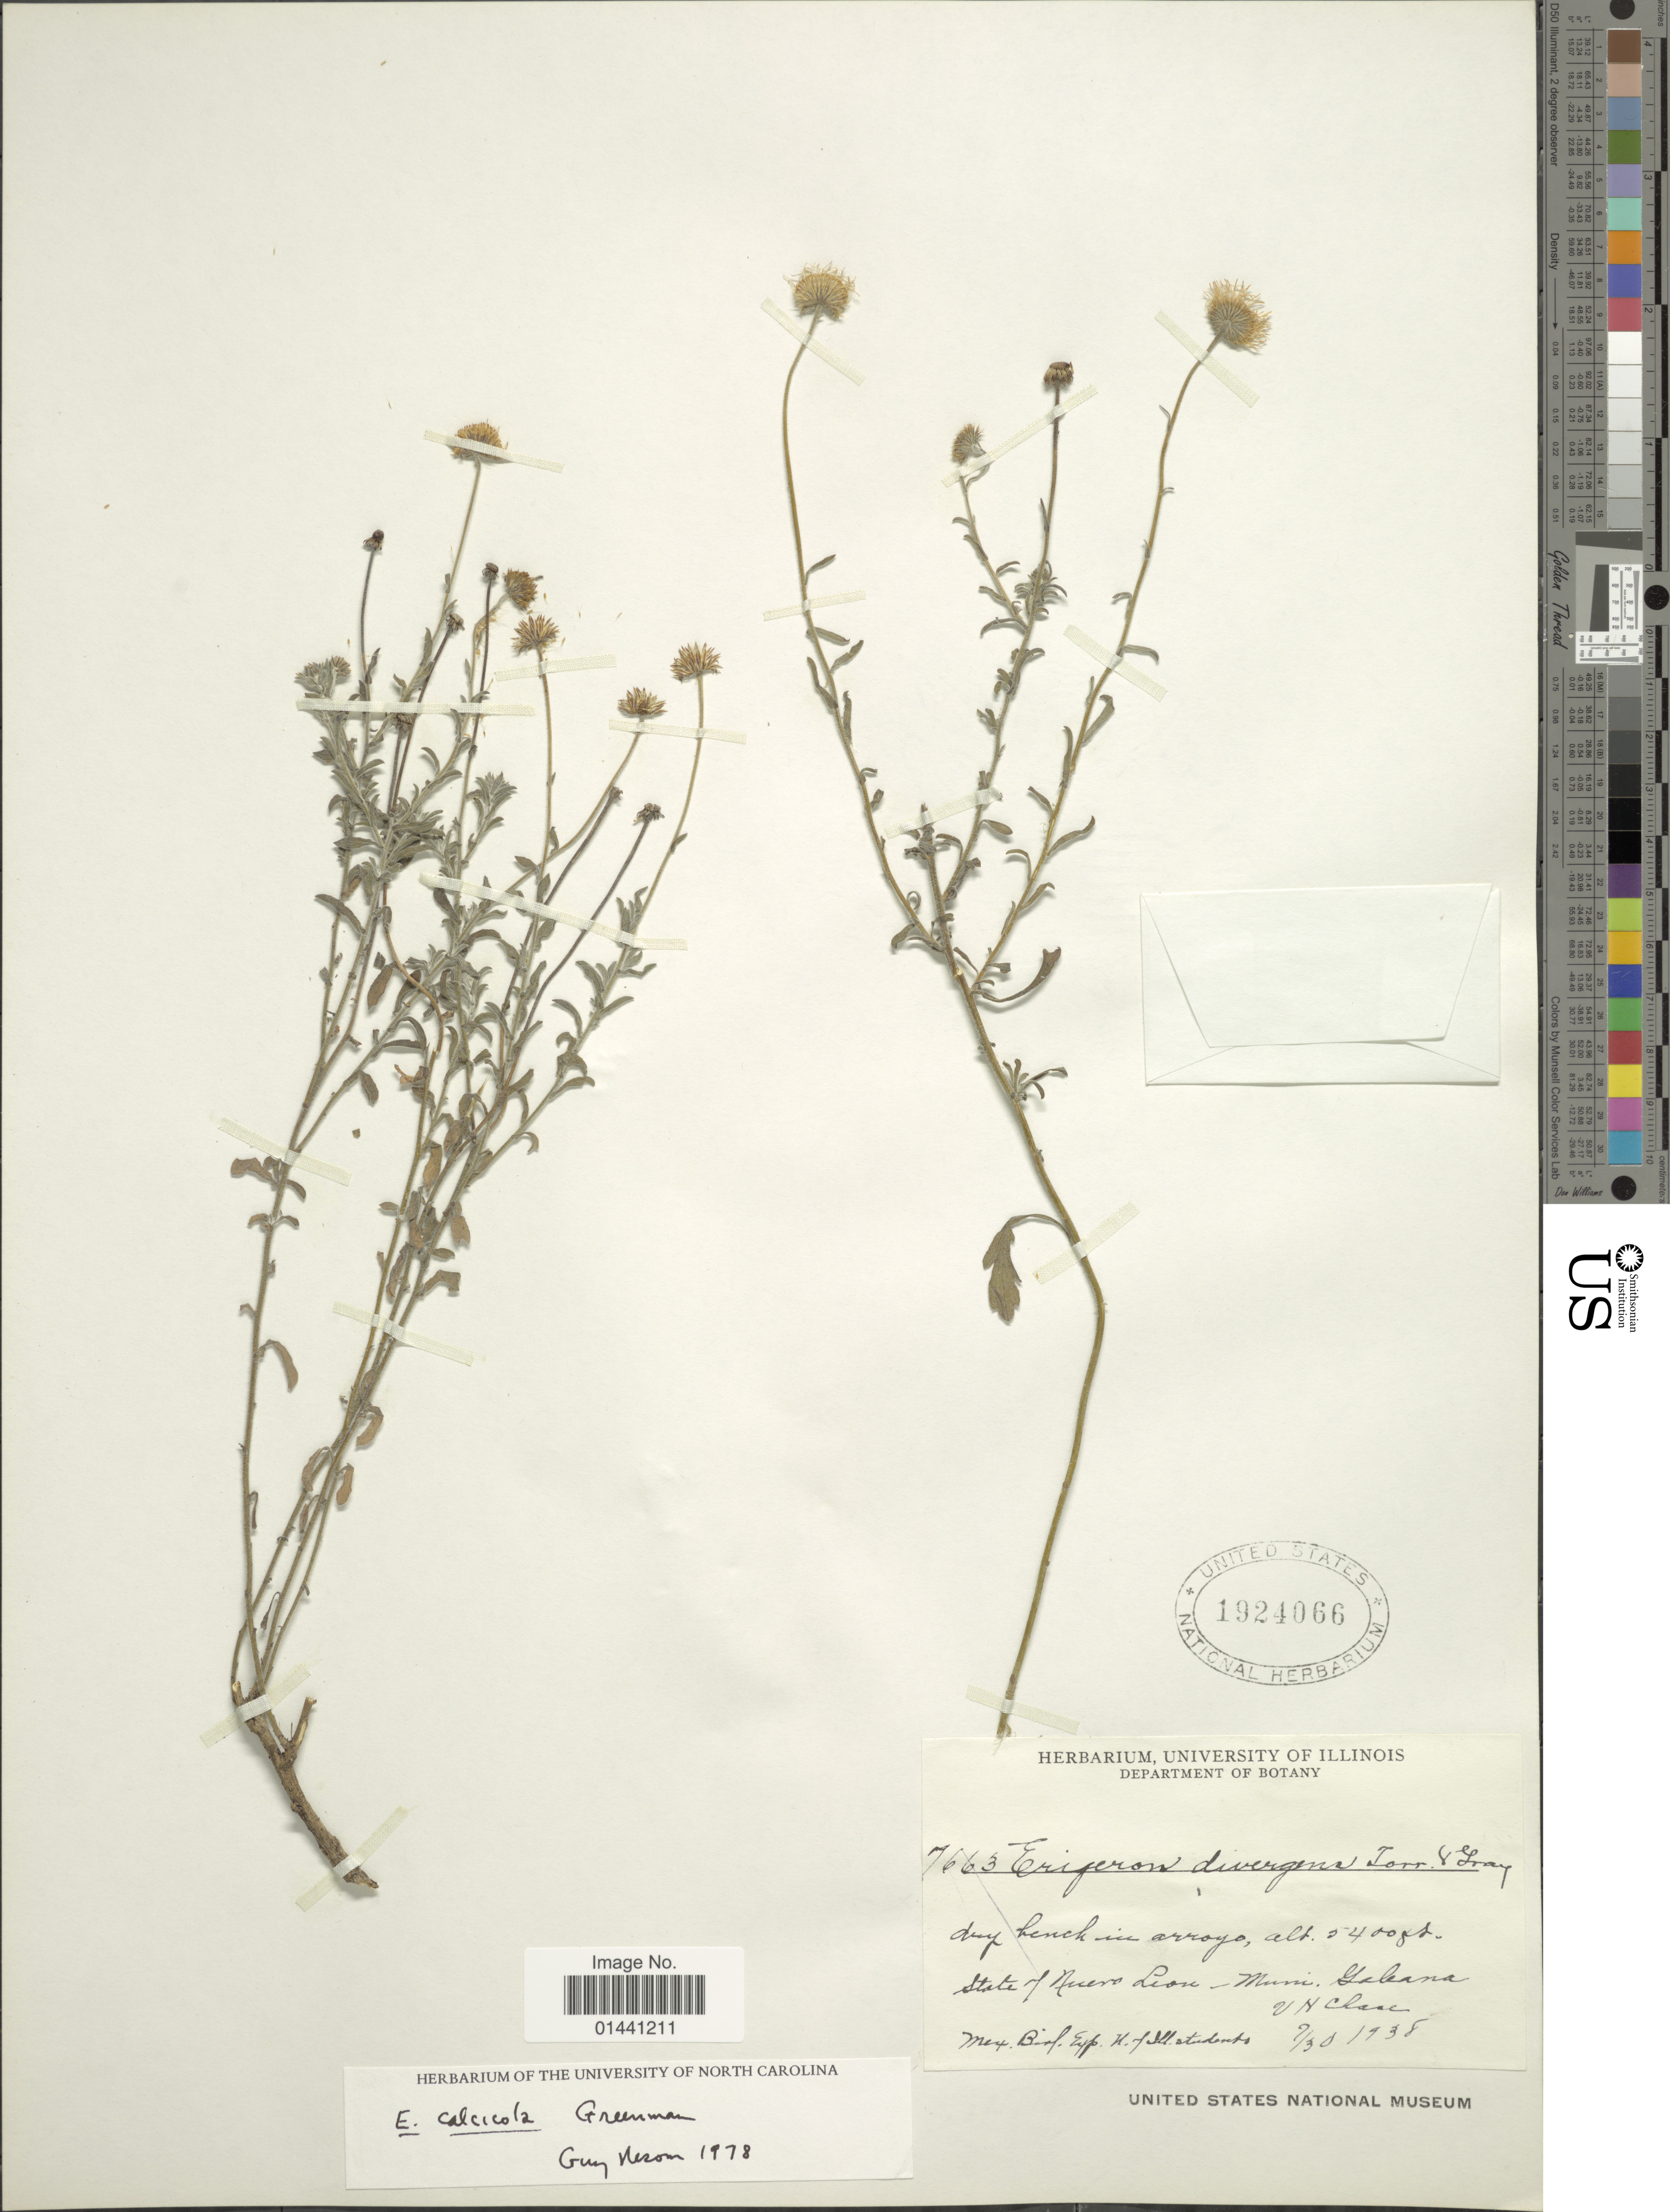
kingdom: Plantae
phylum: Tracheophyta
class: Magnoliopsida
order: Asterales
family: Asteraceae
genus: Erigeron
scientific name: Erigeron calcicola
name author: Greenm.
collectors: Mex. Biss. Exped.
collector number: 7663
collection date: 1938-07-30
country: Mexico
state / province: Nuevo León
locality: Dry hench in arroyo, Muni Teleana V.N. Claoc., H. of St. Studerocks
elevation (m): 1646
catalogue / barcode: US 1924066